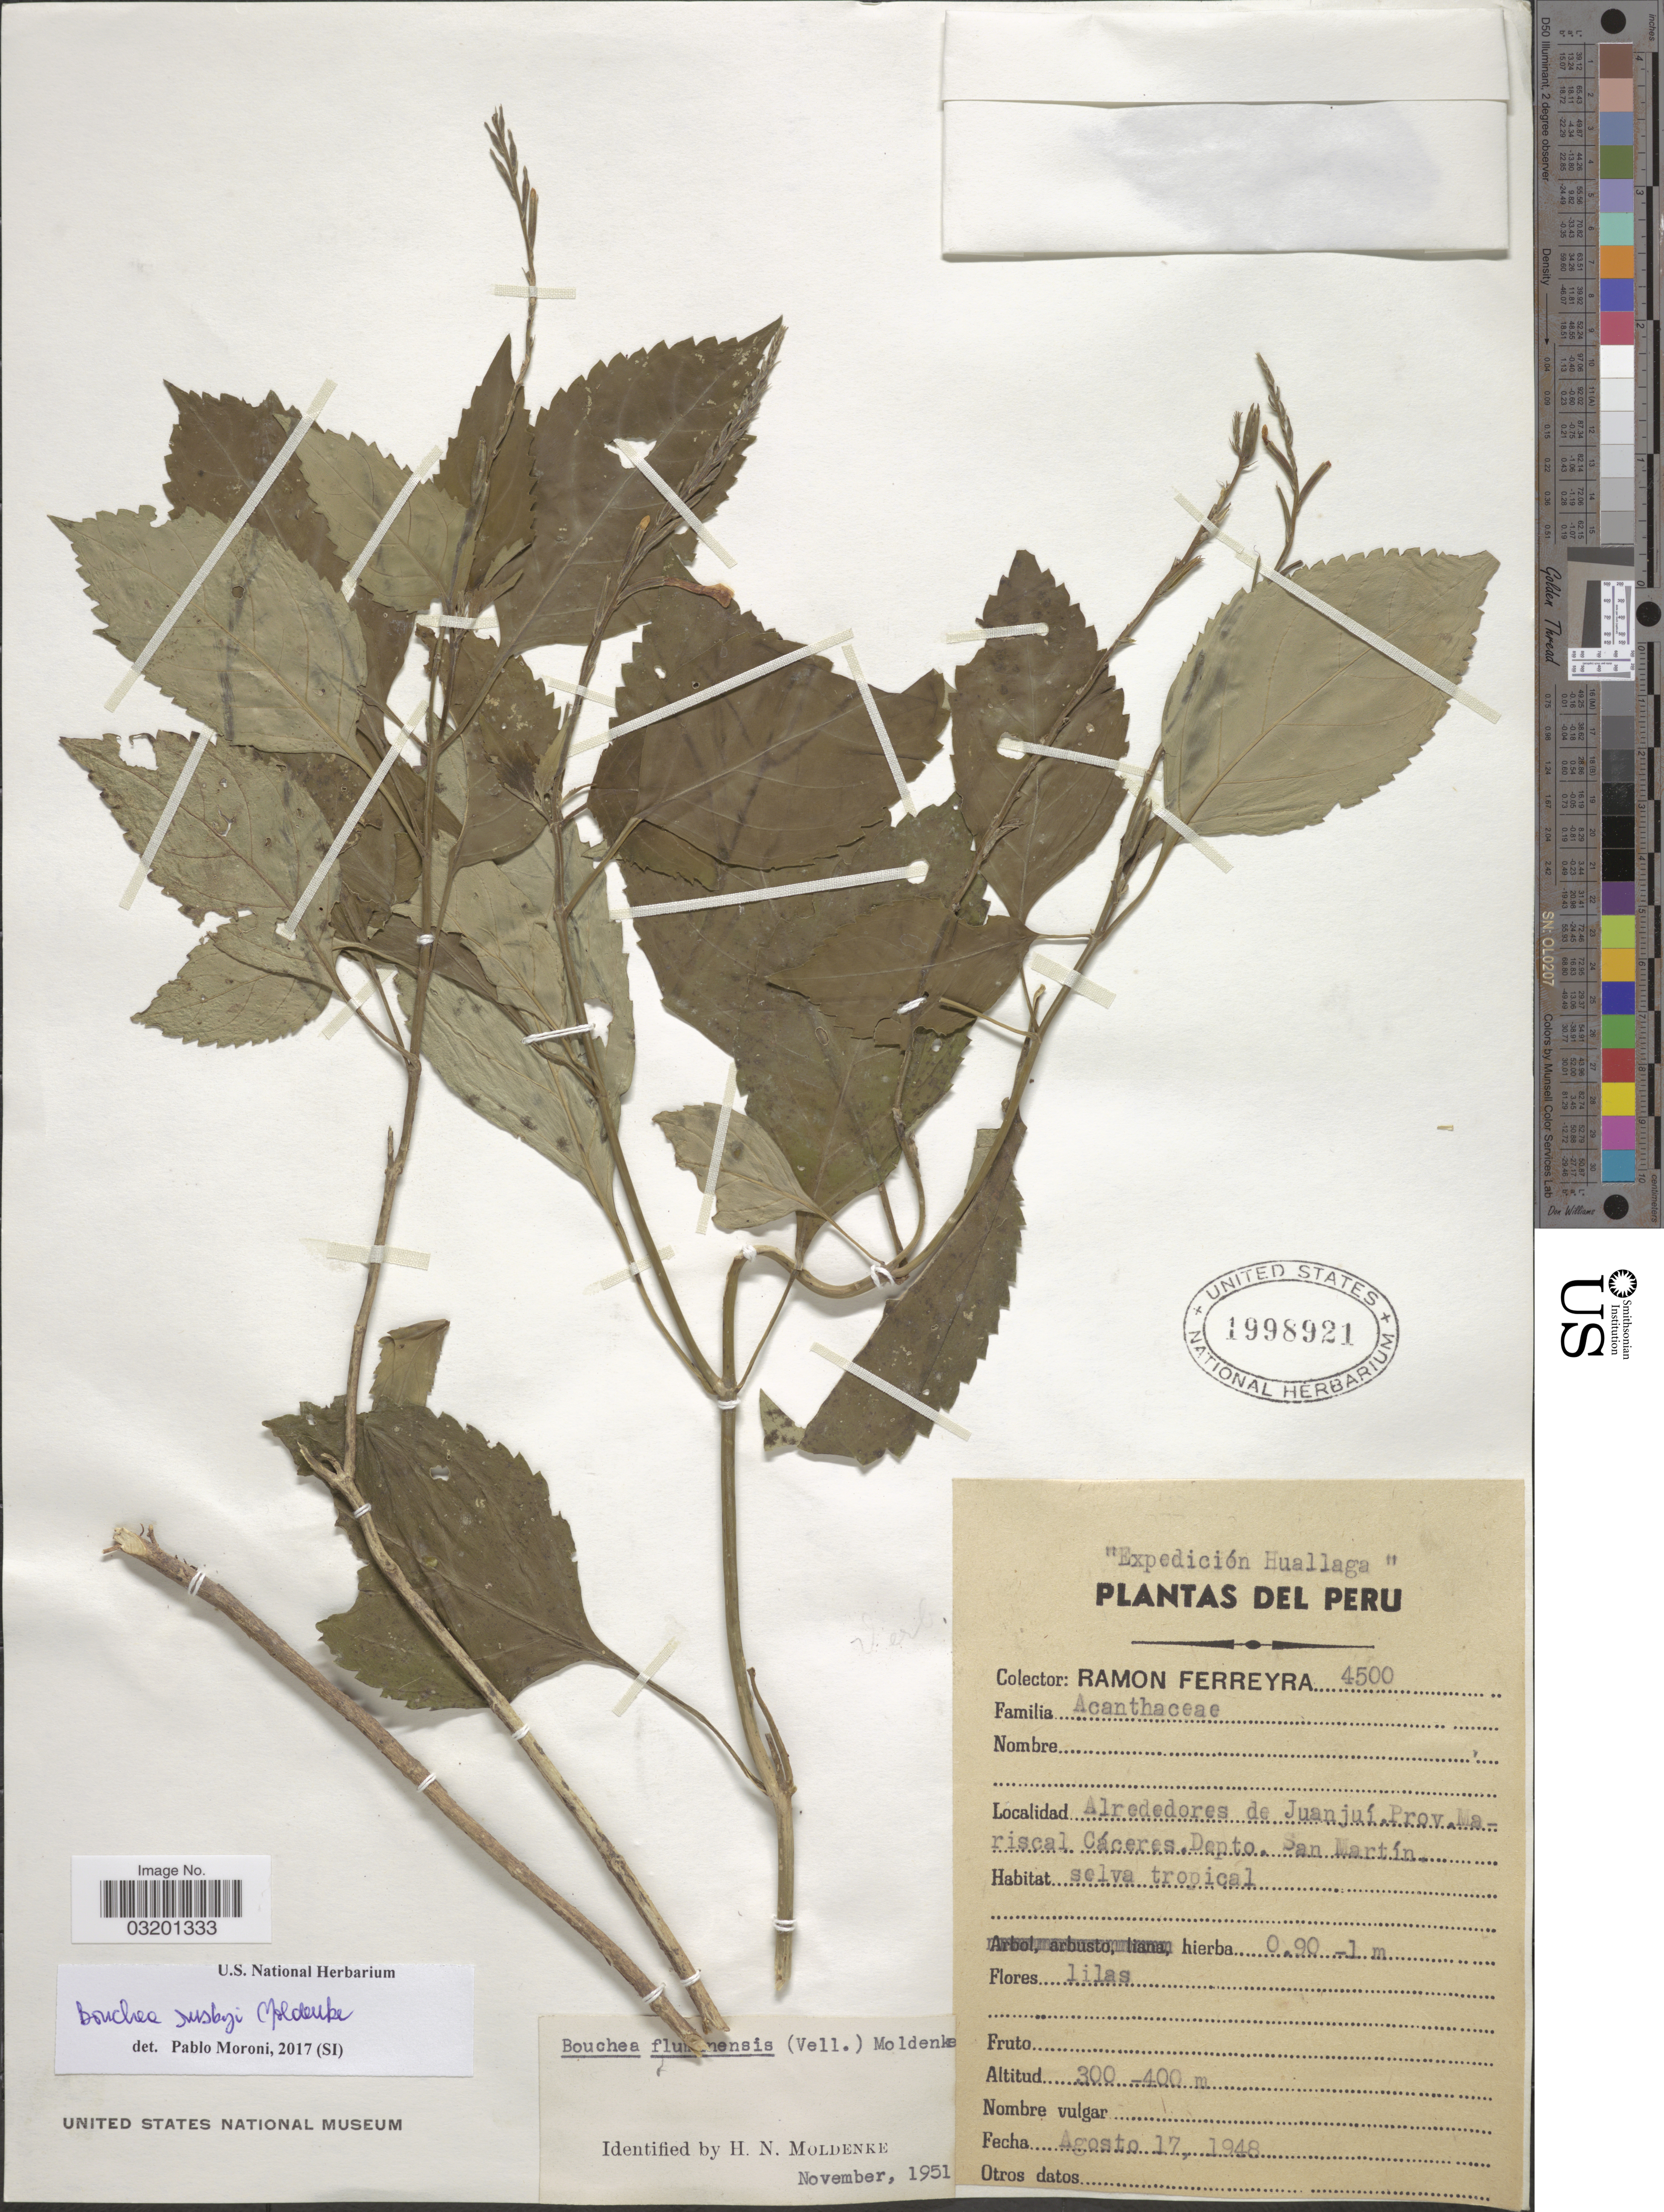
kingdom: Plantae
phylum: Tracheophyta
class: Magnoliopsida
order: Lamiales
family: Verbenaceae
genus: Bouchea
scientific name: Bouchea rusbyi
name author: Moldenke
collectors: R. A. Ferreyra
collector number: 4500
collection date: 1948-08-17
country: Peru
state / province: San Martín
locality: Alrededores de Juanjuí. Prov. Mariscal Cáceres. Depto. San Martín.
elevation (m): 300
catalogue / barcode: US 1998921